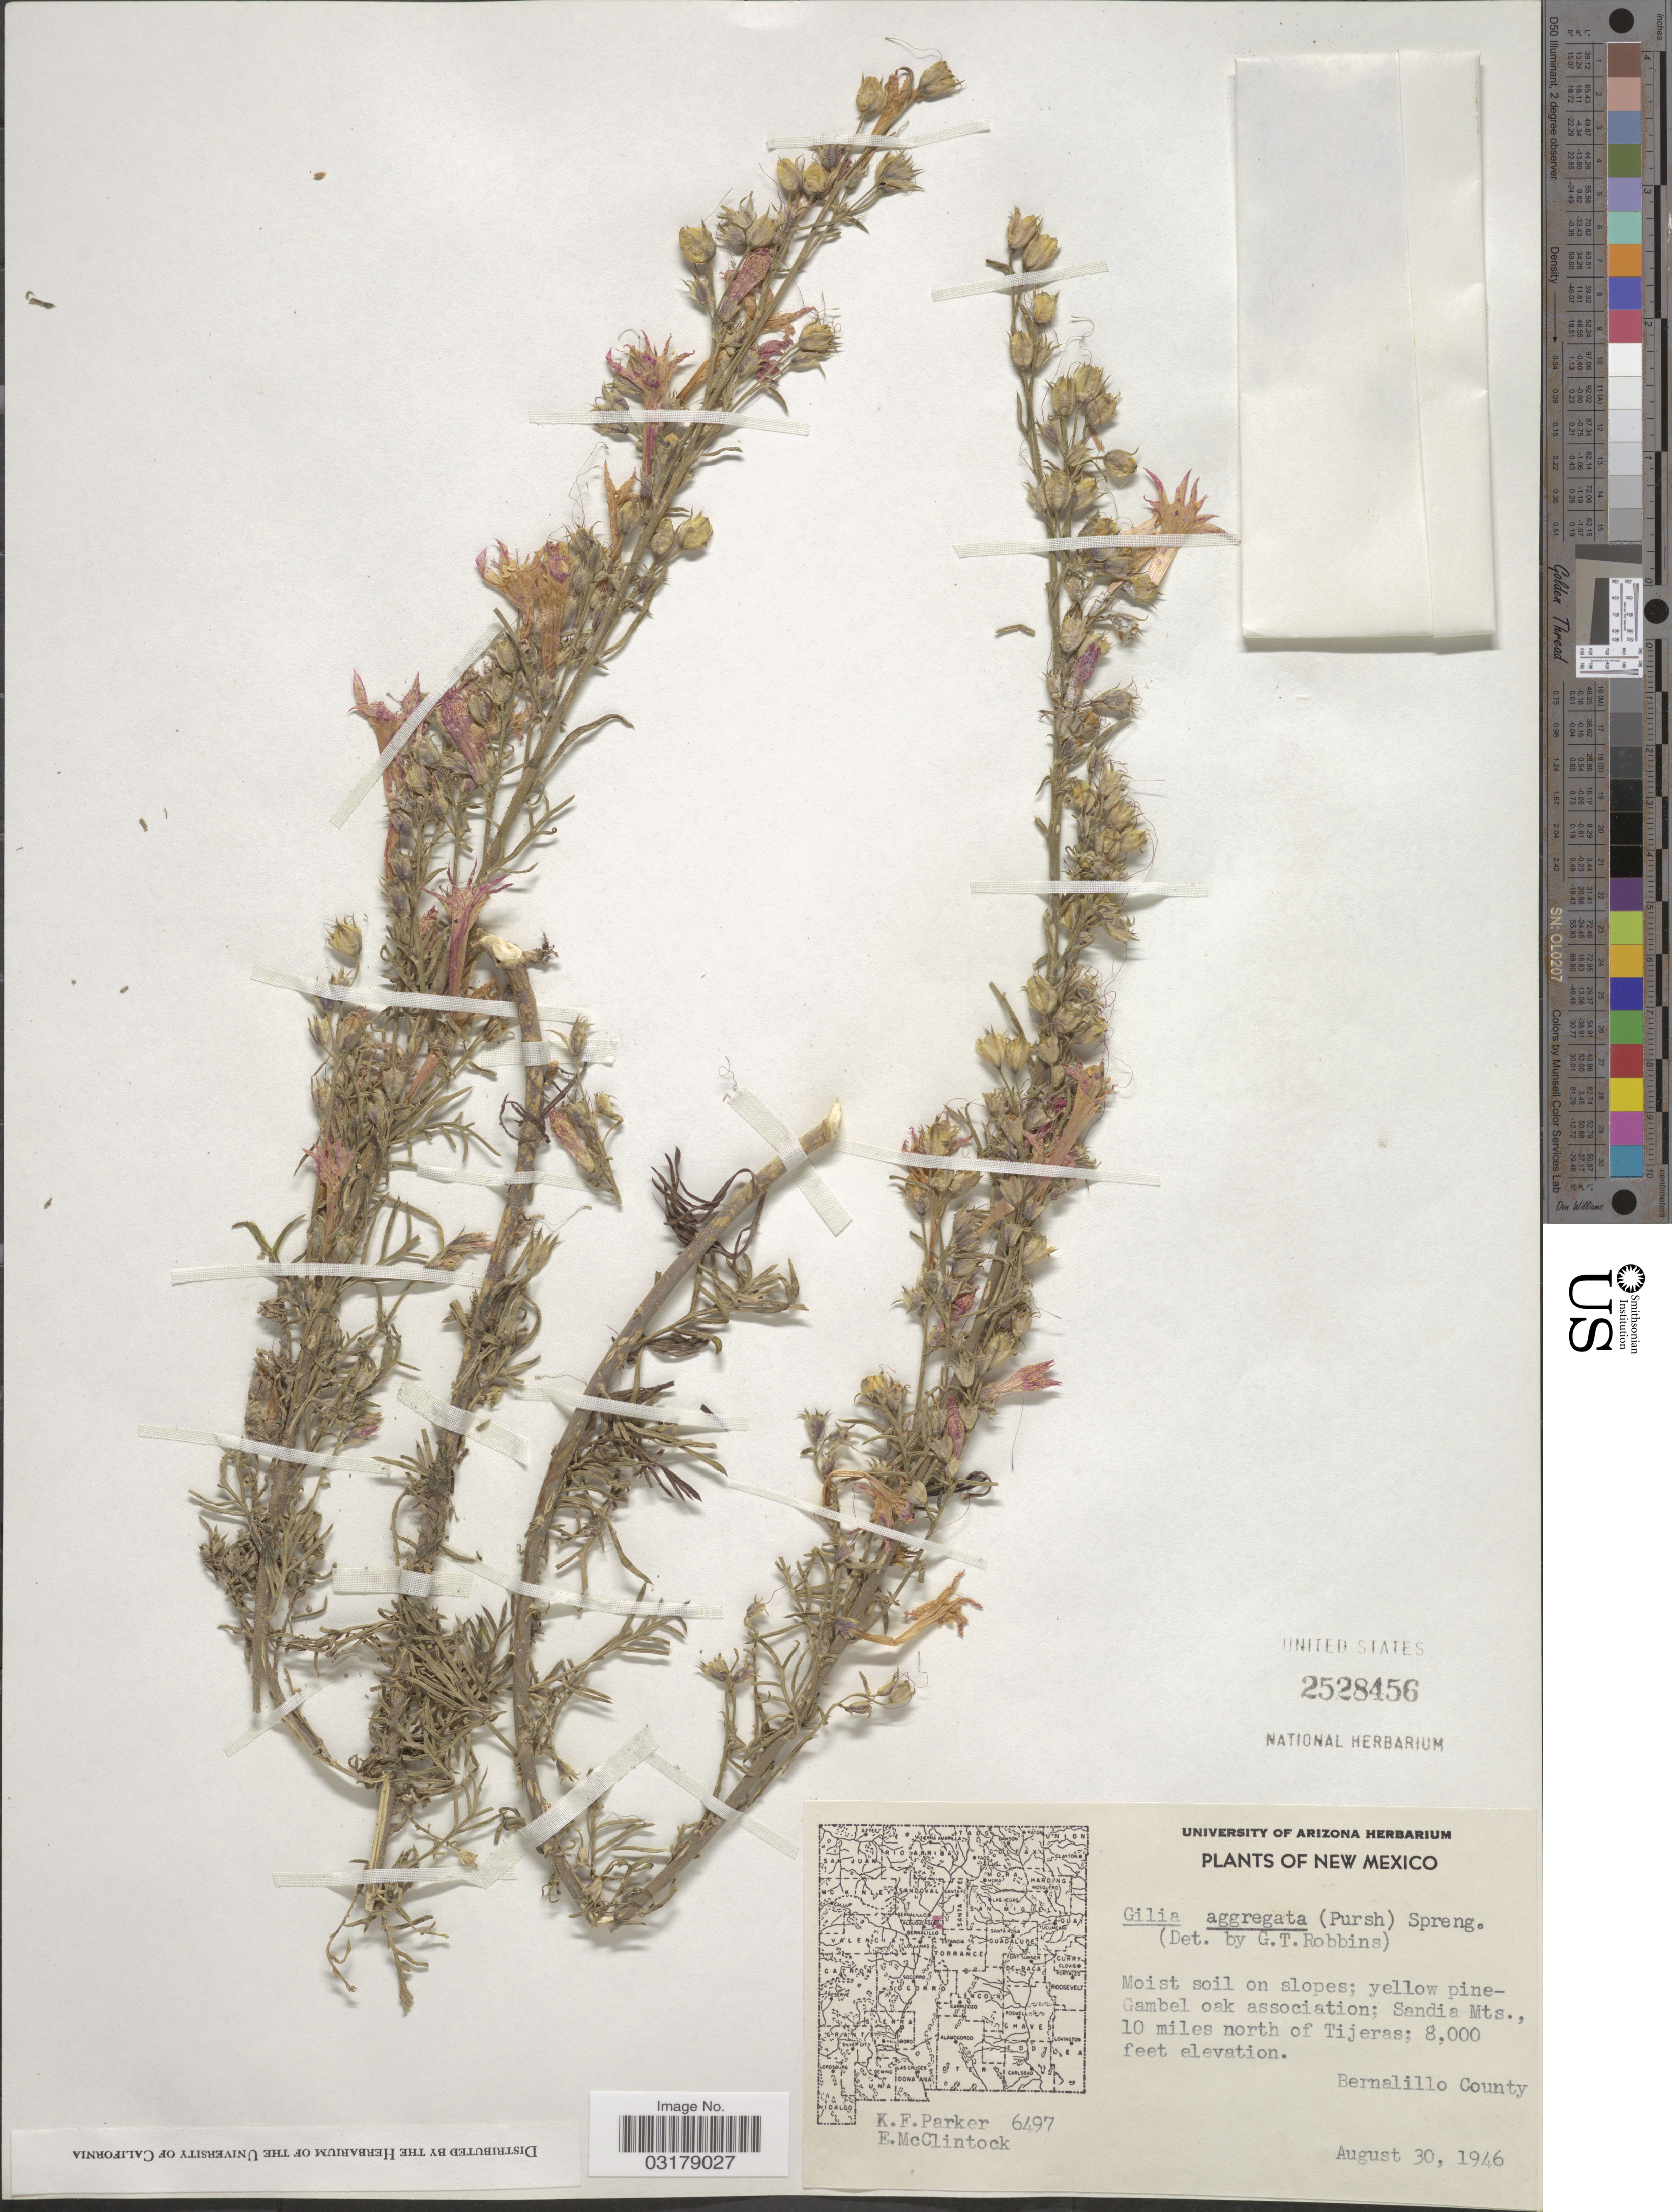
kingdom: Plantae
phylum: Tracheophyta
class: Magnoliopsida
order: Ericales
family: Polemoniaceae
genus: Ipomopsis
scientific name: Ipomopsis aggregata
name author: (Pursh) V.E. Grant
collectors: K. F. Parker & E. McClintock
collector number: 6497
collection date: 1946-08-30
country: United States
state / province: New Mexico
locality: Sandia Mts., 10 miles north of Tijeras. Bernalillo County.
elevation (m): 2438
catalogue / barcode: US 2528456